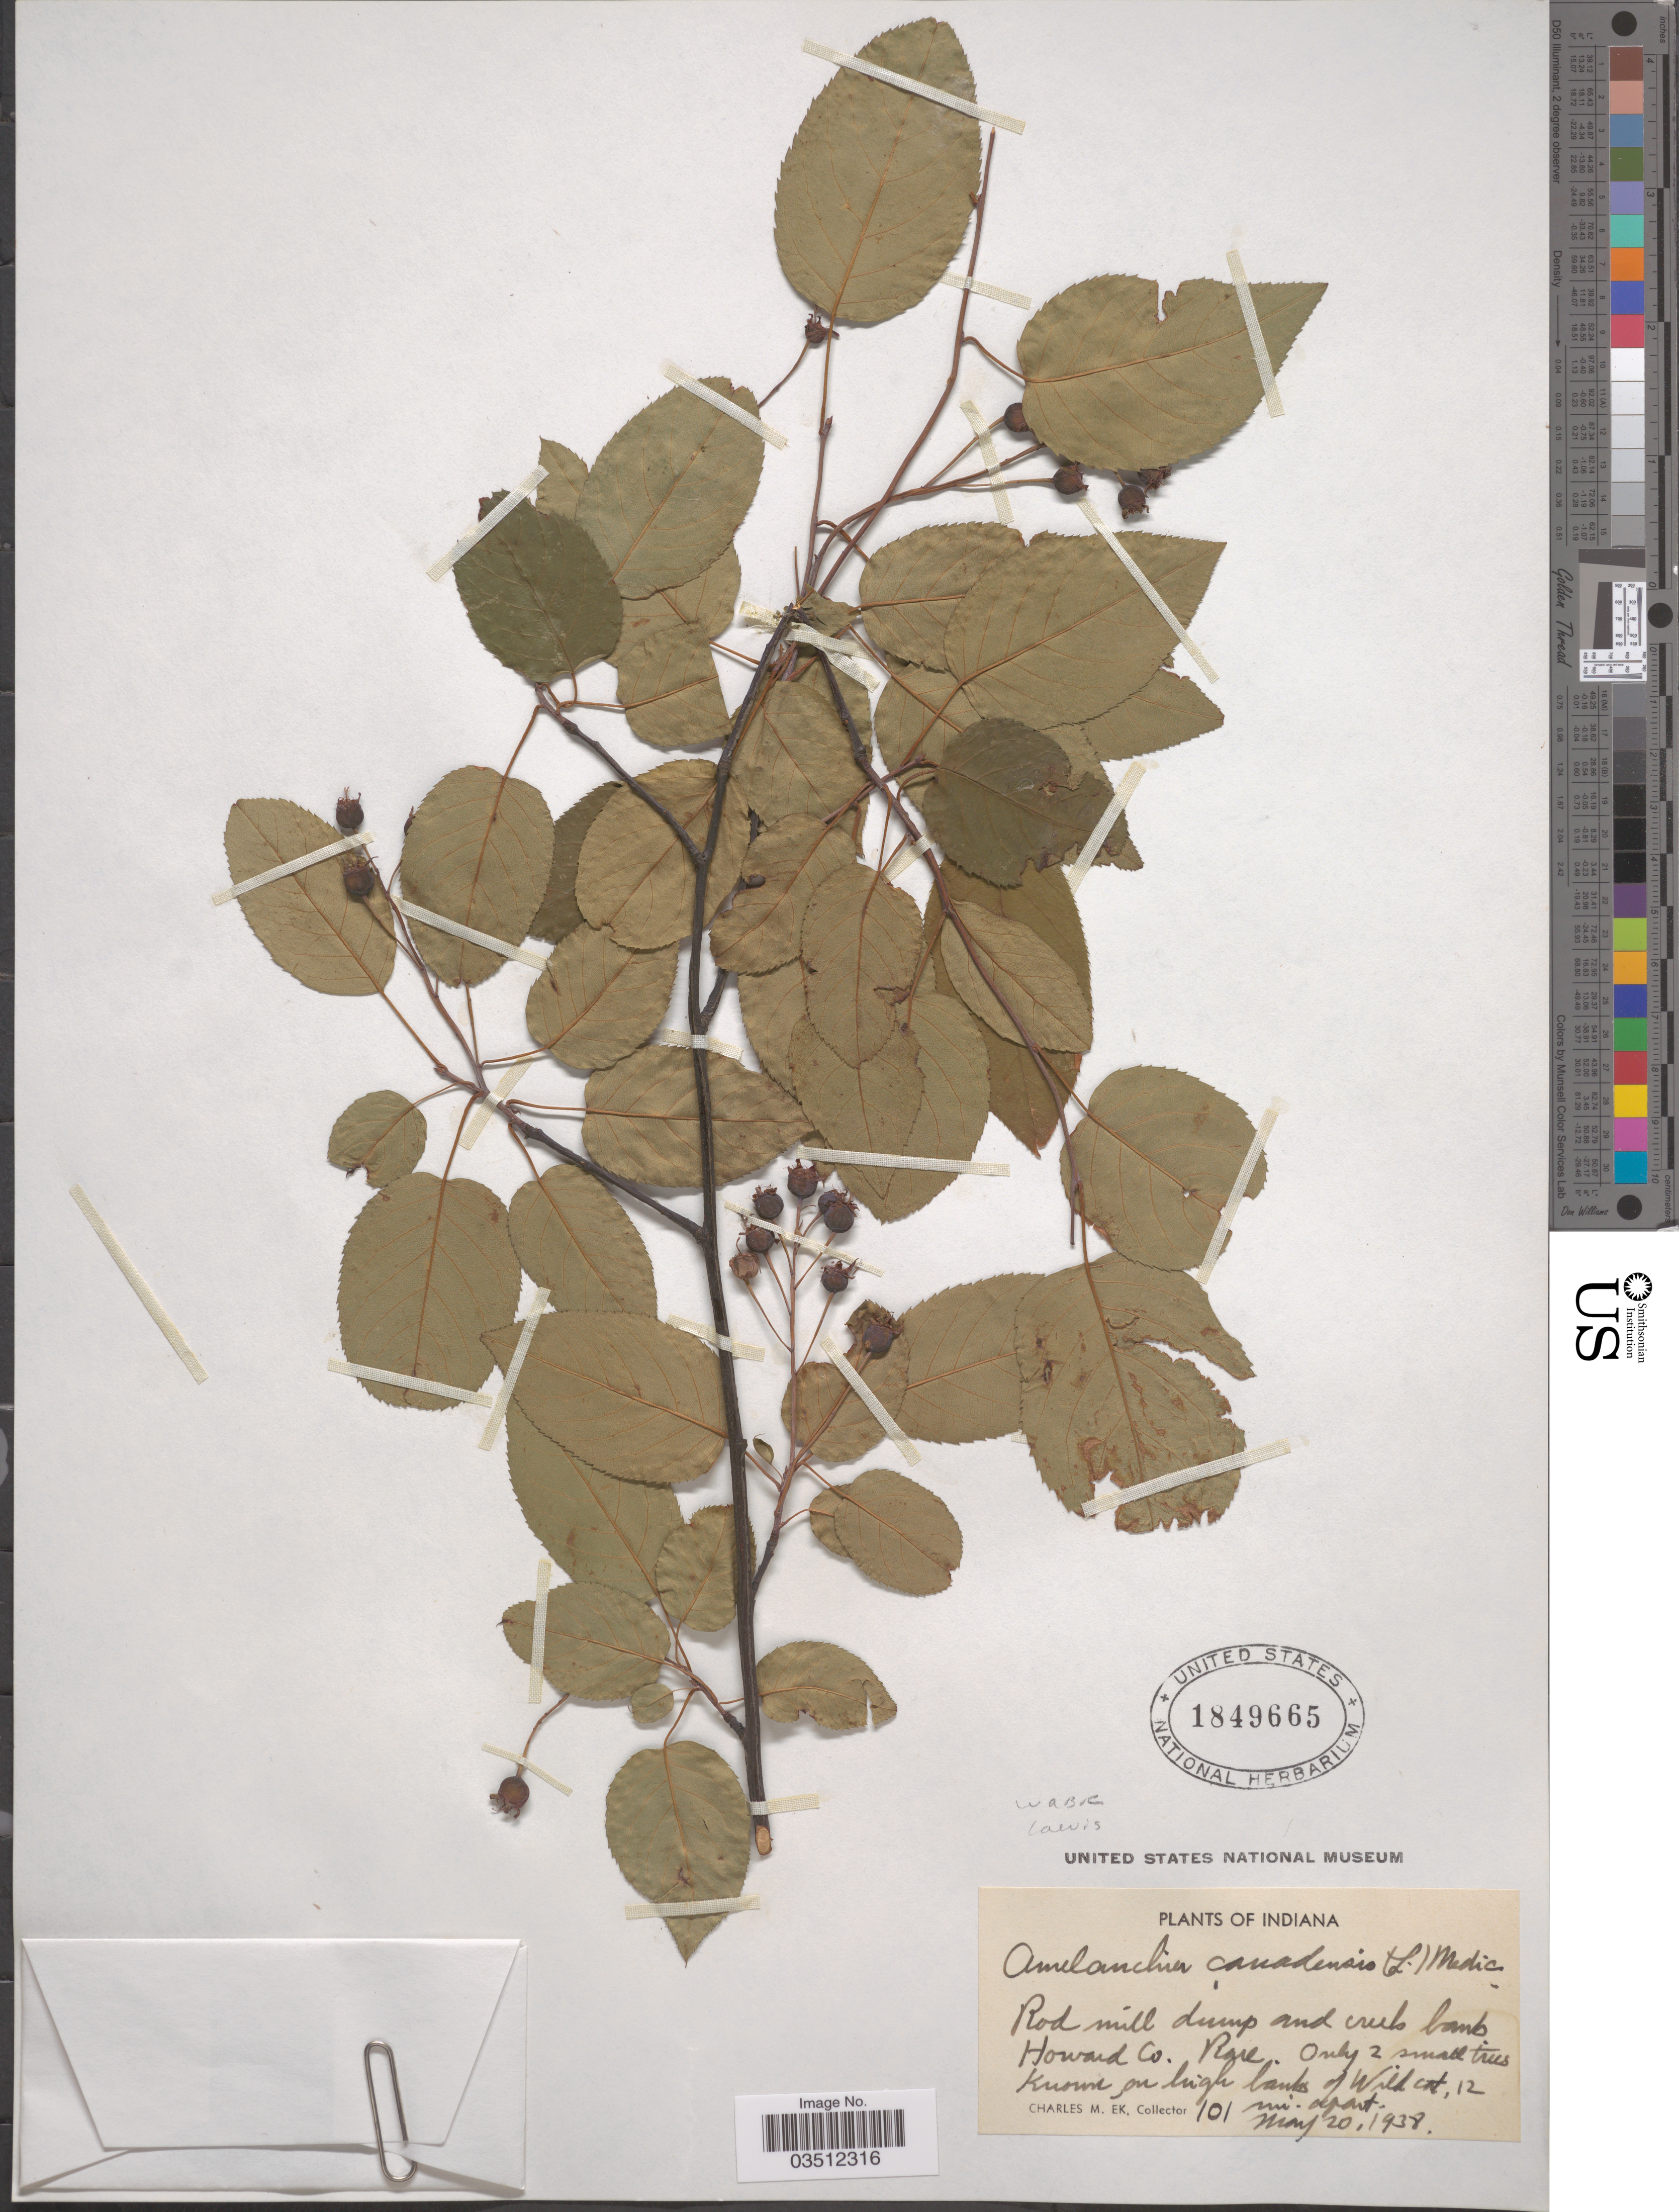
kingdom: Plantae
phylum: Tracheophyta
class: Magnoliopsida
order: Rosales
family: Rosaceae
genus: Amelanchier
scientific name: Amelanchier laevis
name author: Wiegand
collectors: C. Ek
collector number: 101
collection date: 1938-05-20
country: United States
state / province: Indiana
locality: Howard Co. Rare. On high lands of Wildcat, 12 mi. apart.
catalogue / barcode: US 1849665